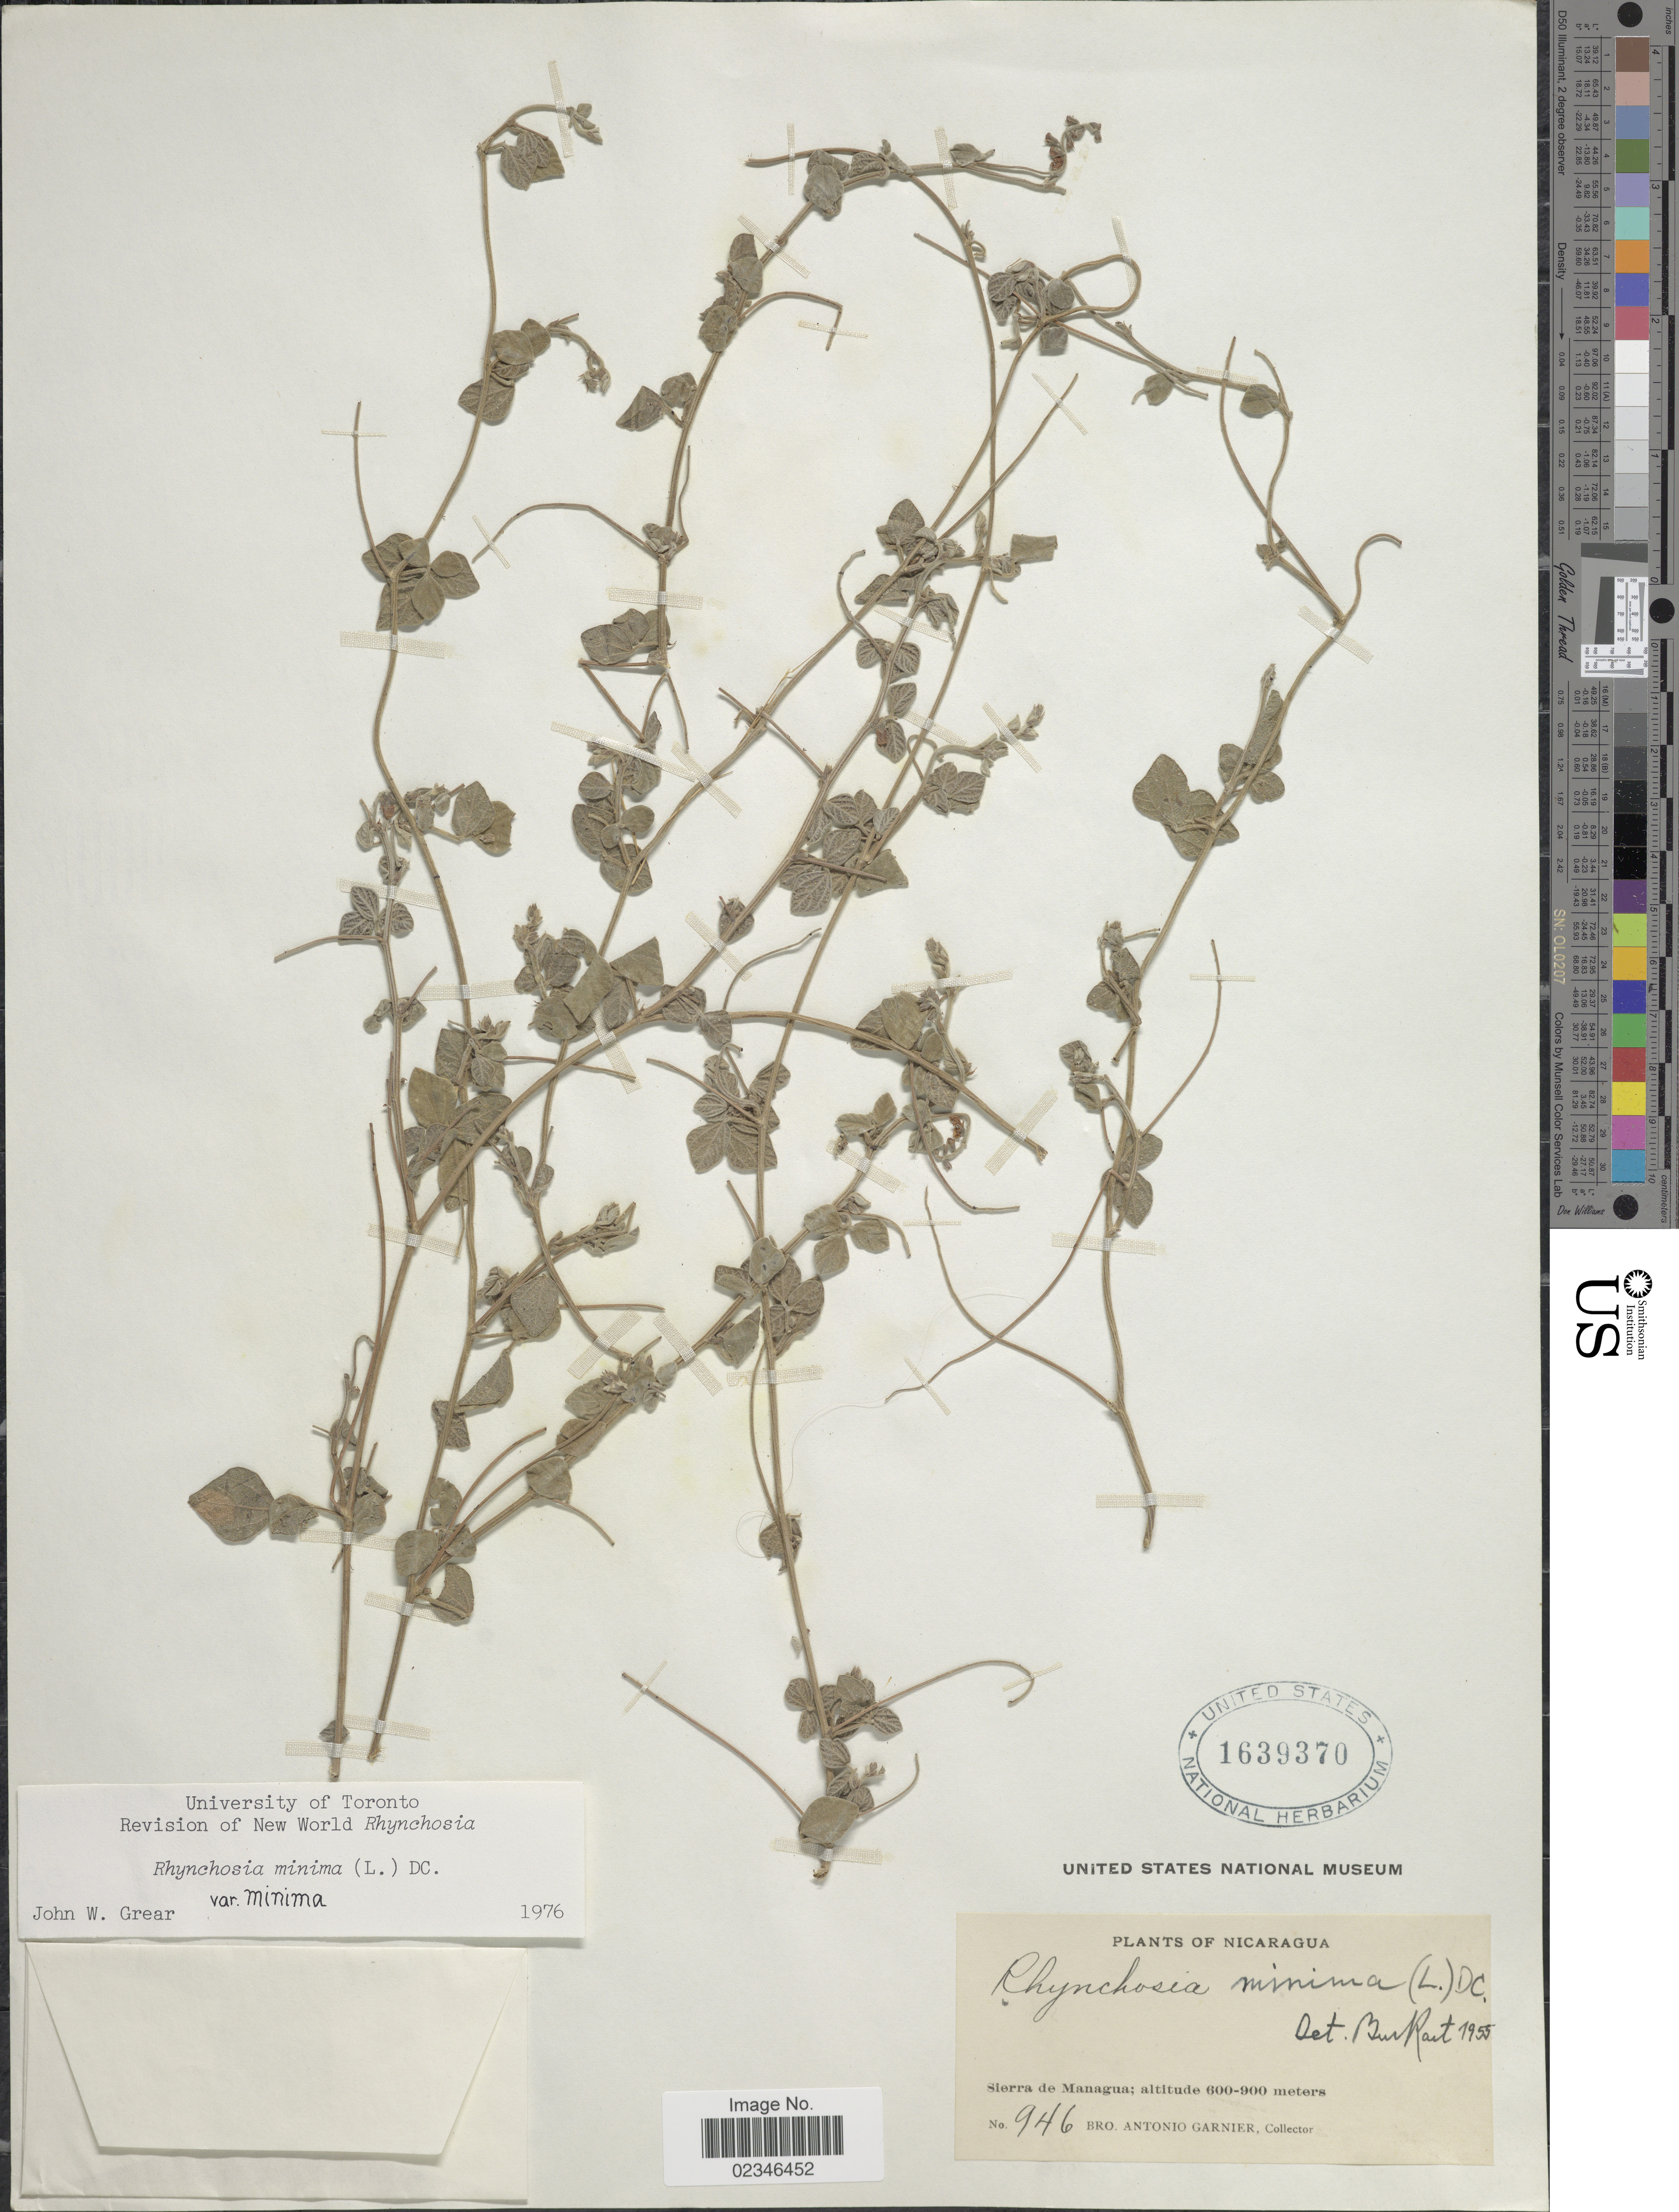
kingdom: Plantae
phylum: Tracheophyta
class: Magnoliopsida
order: Fabales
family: Fabaceae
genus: Rhynchosia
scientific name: Rhynchosia minima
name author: (L.) DC.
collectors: Bro. A. Garnier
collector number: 946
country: Nicaragua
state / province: Managua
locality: Sierra de Managua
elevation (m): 600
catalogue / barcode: US 1639370